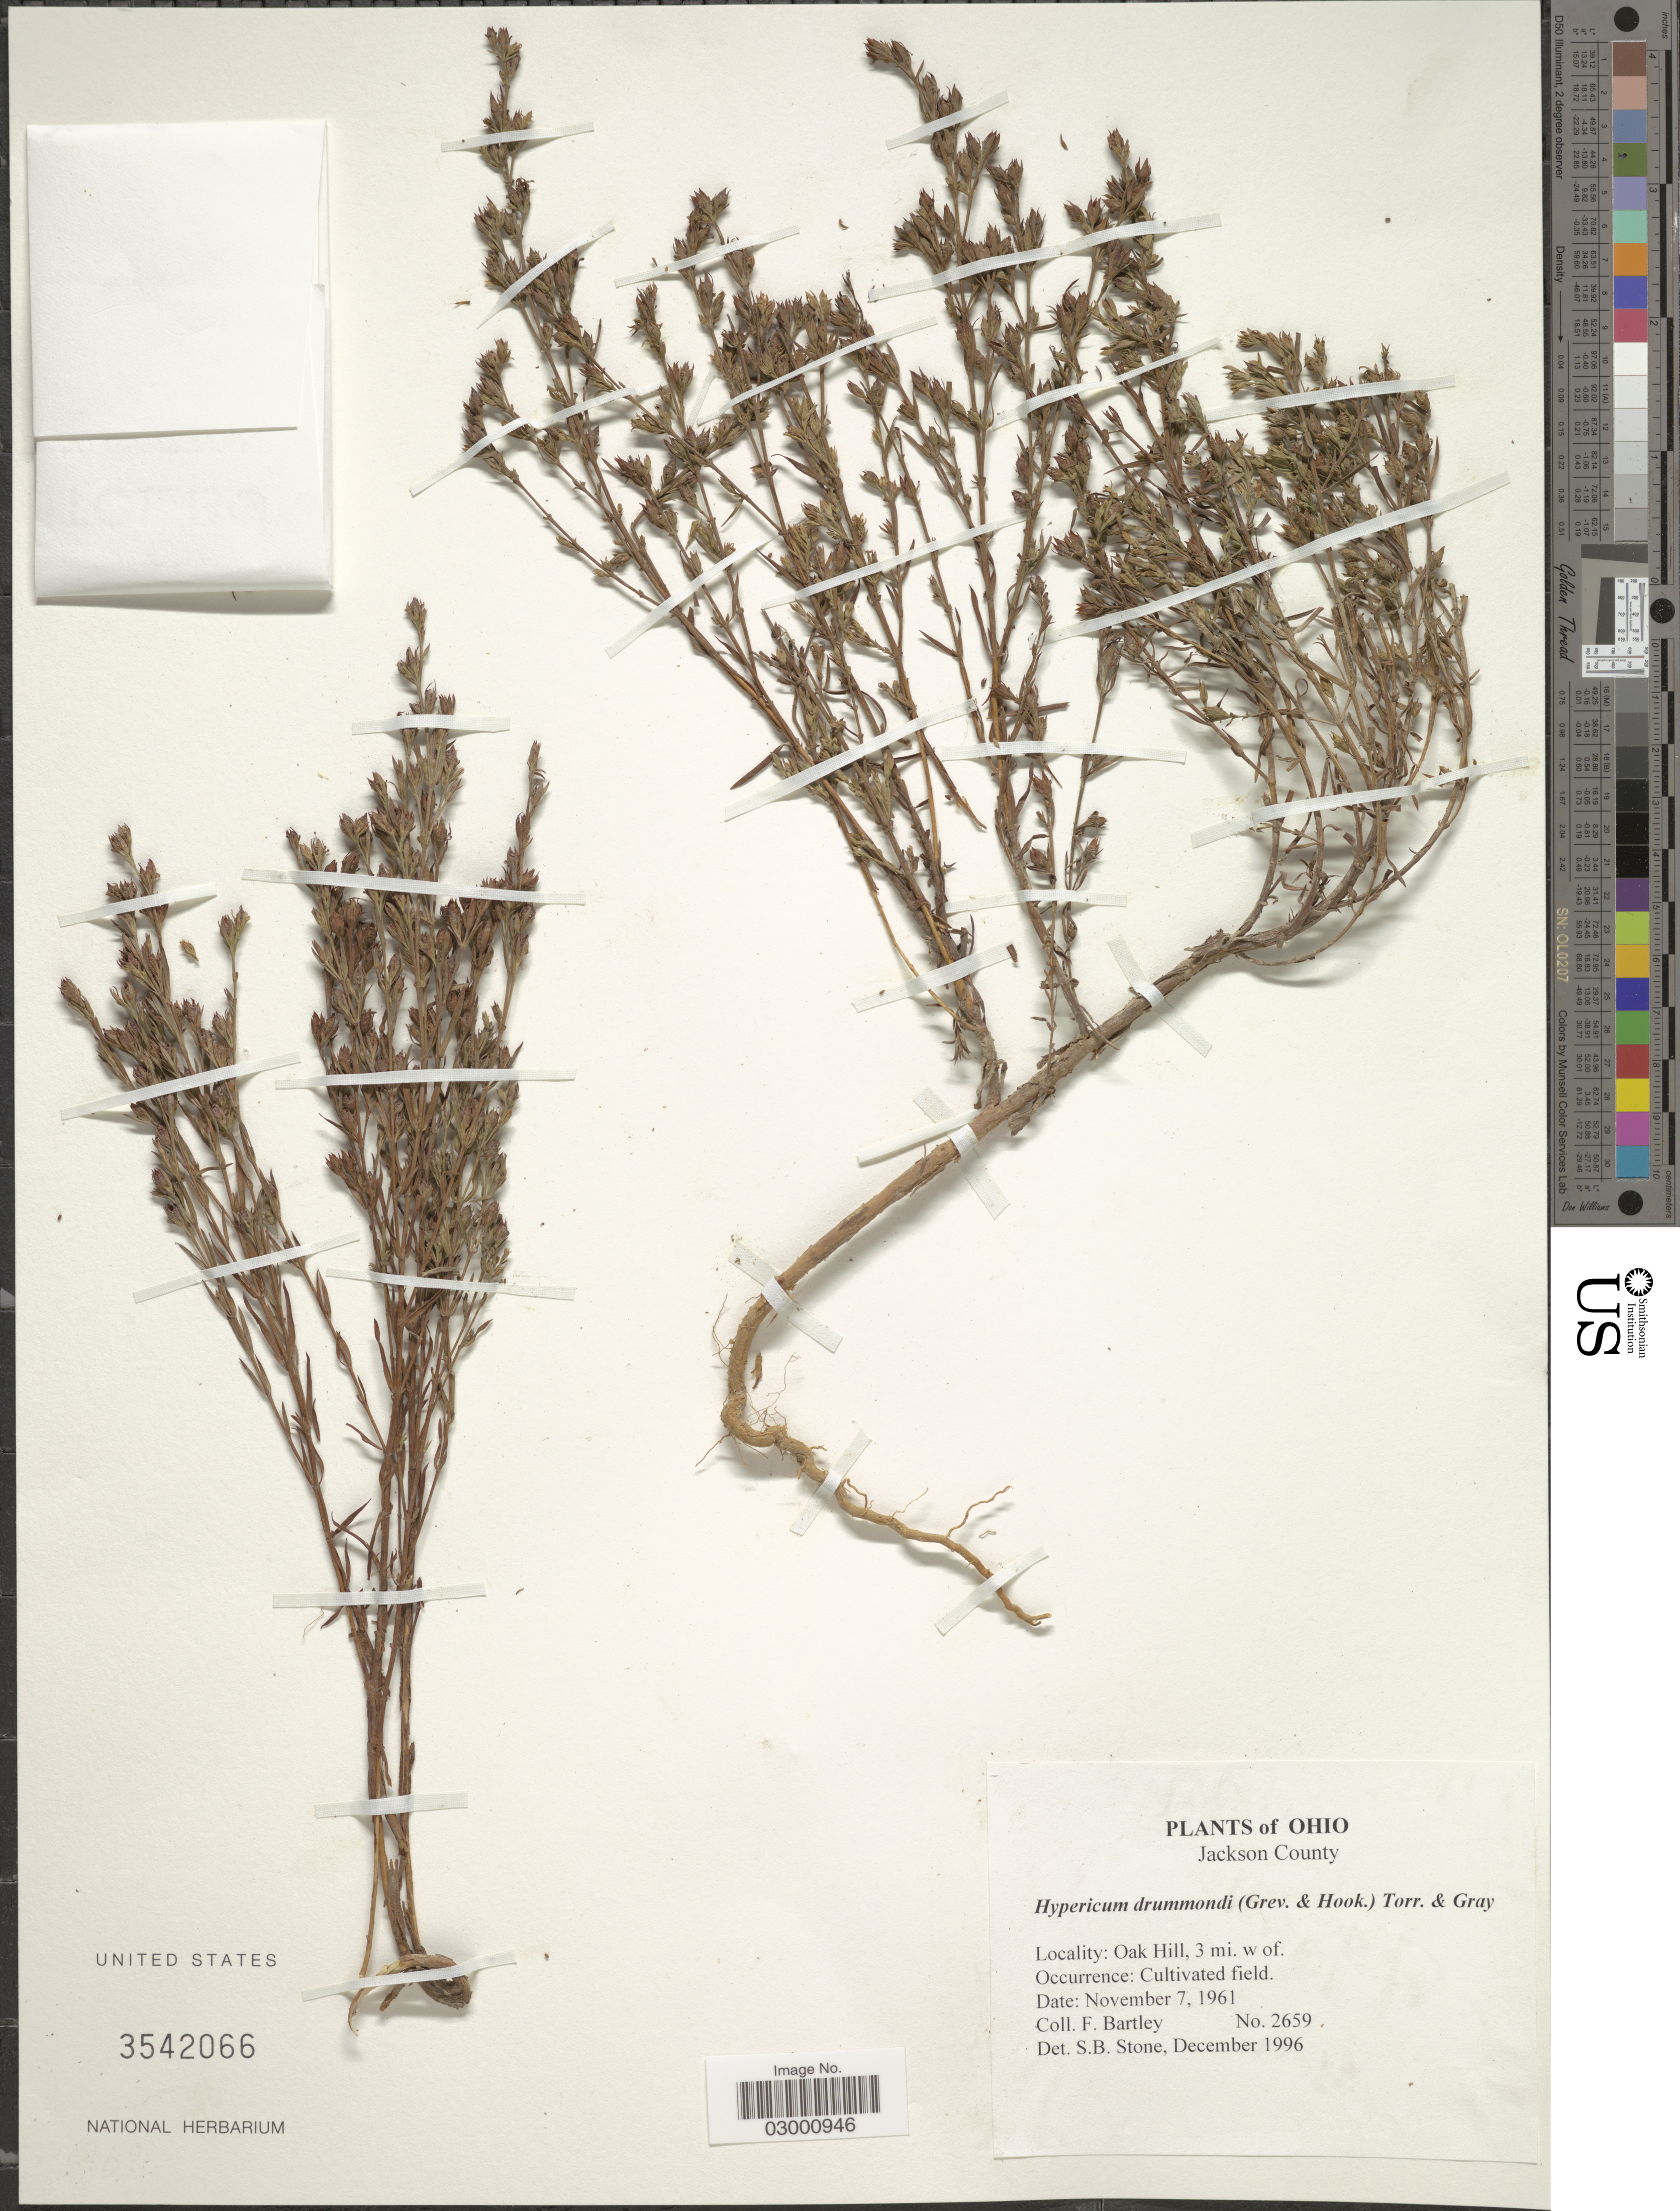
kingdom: Plantae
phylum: Tracheophyta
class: Magnoliopsida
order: Malpighiales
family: Hypericaceae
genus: Hypericum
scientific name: Hypericum drummondii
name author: (Grev. & Hook.) Torr. & A. Gray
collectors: F. Bartley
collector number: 2659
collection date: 1961-11-07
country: United States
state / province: Ohio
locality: Jackson County. Oak Hill, 3 mi. w of.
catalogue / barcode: US 3542066